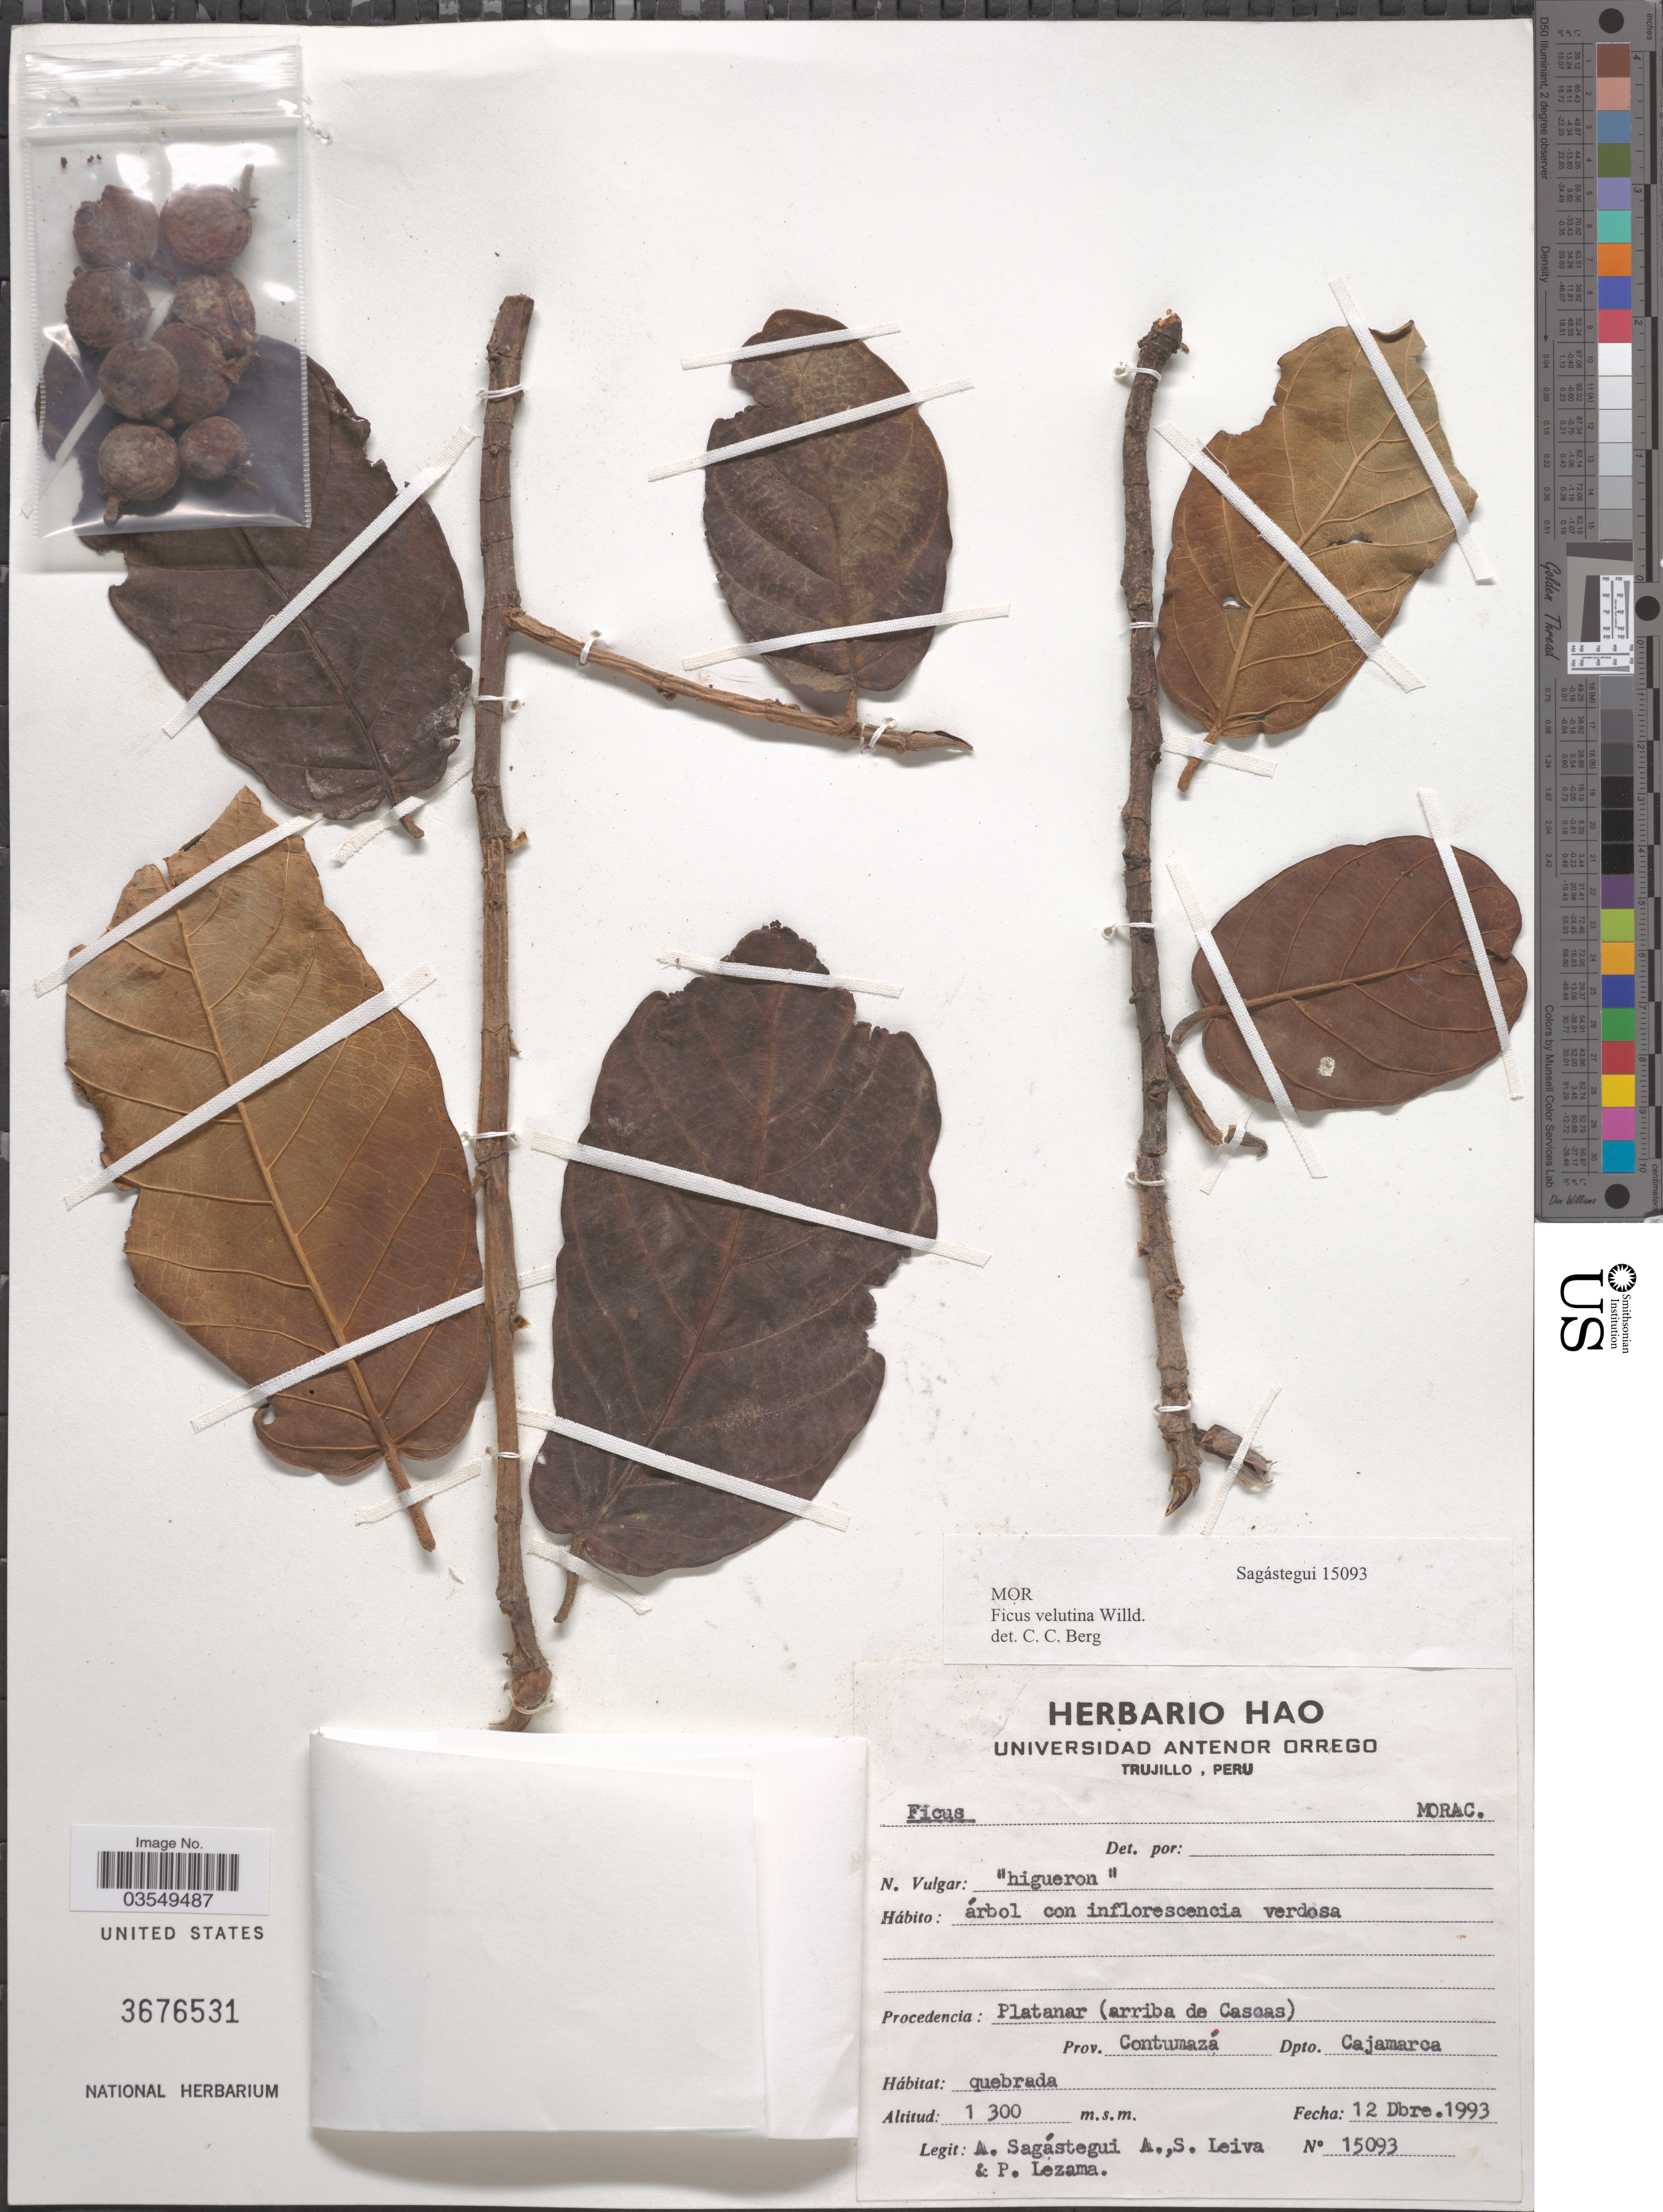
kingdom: Plantae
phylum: Tracheophyta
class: Magnoliopsida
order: Rosales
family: Moraceae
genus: Ficus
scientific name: Ficus velutina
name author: Humb. & Bonpl. ex Willd.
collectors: A. Sagástegui A., S. Leiva & P. Lezama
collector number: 15093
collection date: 1993-12-12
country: Peru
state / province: Cajamarca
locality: Platanar (arriba de Cascas). Prov. Contumazá. Dpto. Cajamarca.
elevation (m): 1300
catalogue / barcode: US 3676531